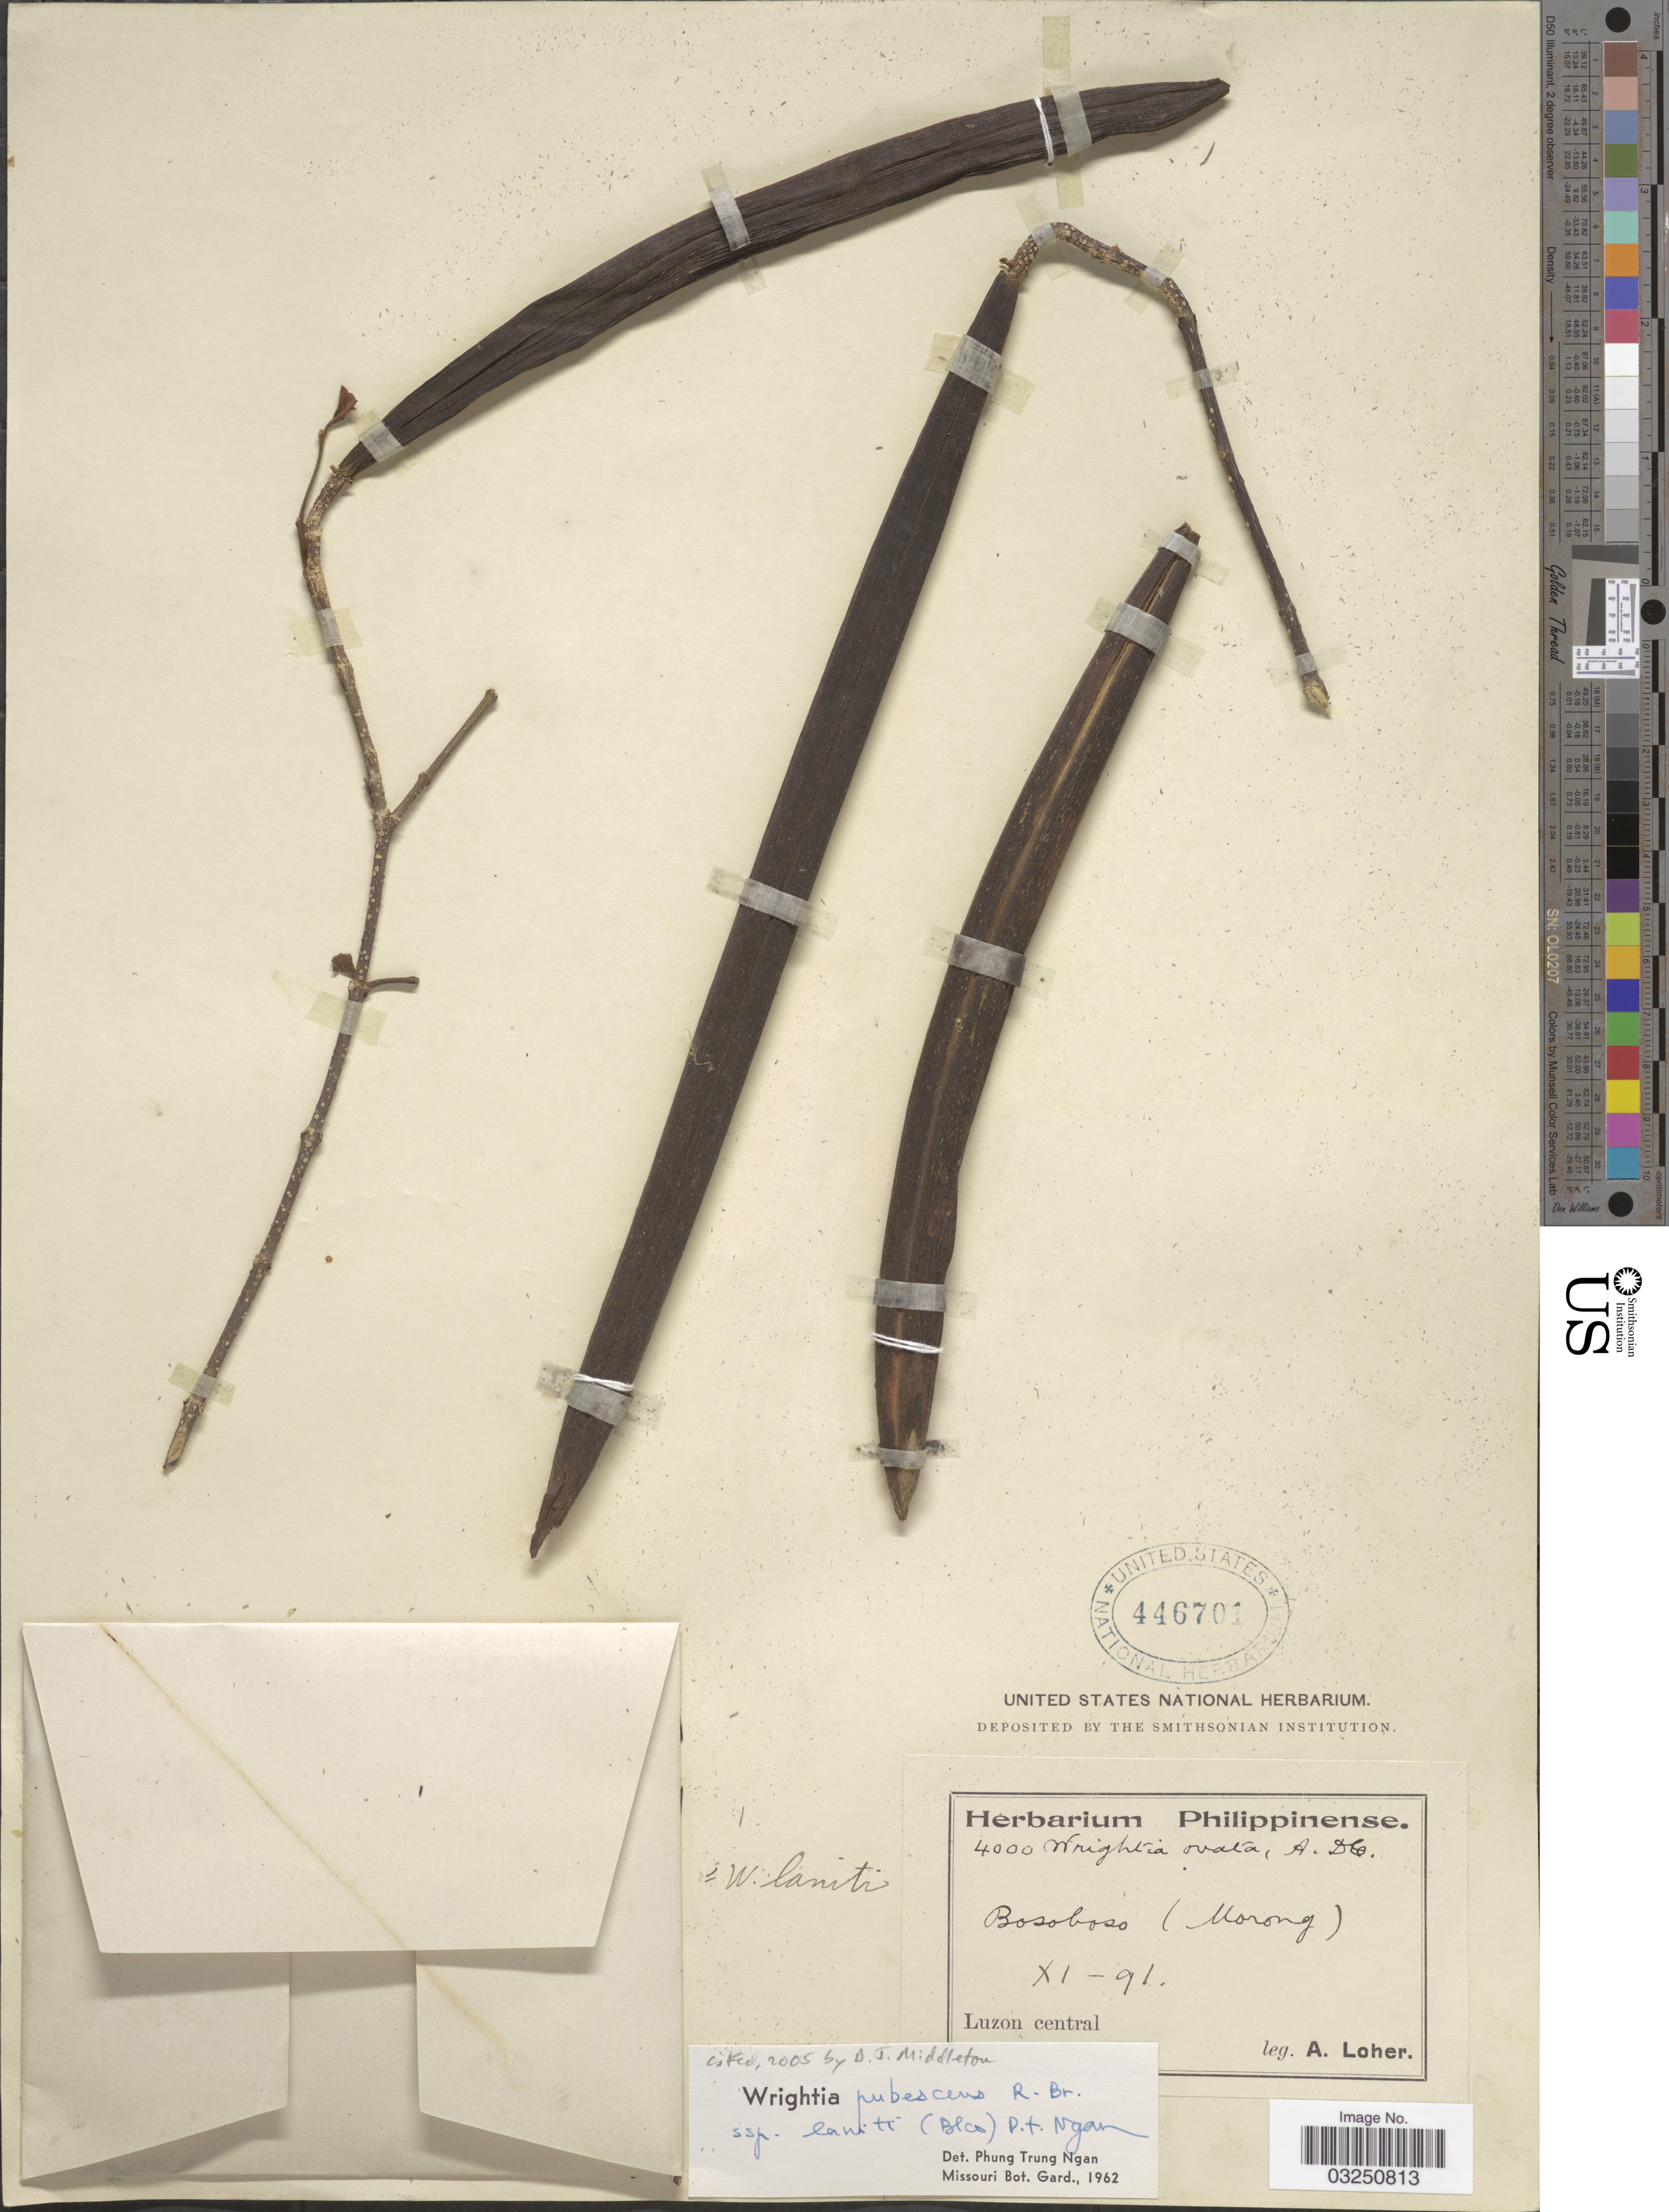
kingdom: Plantae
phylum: Tracheophyta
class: Magnoliopsida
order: Gentianales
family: Apocynaceae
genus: Wrightia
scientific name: Wrightia pubescens subsp. laniti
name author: (M. Blanco) Ngan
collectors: A. Loher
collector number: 4000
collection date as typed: Transcribed d/m/y: /11/91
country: Philippines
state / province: Central Luzon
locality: Bosoboso (Morong). Luzon central.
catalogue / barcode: US 446701